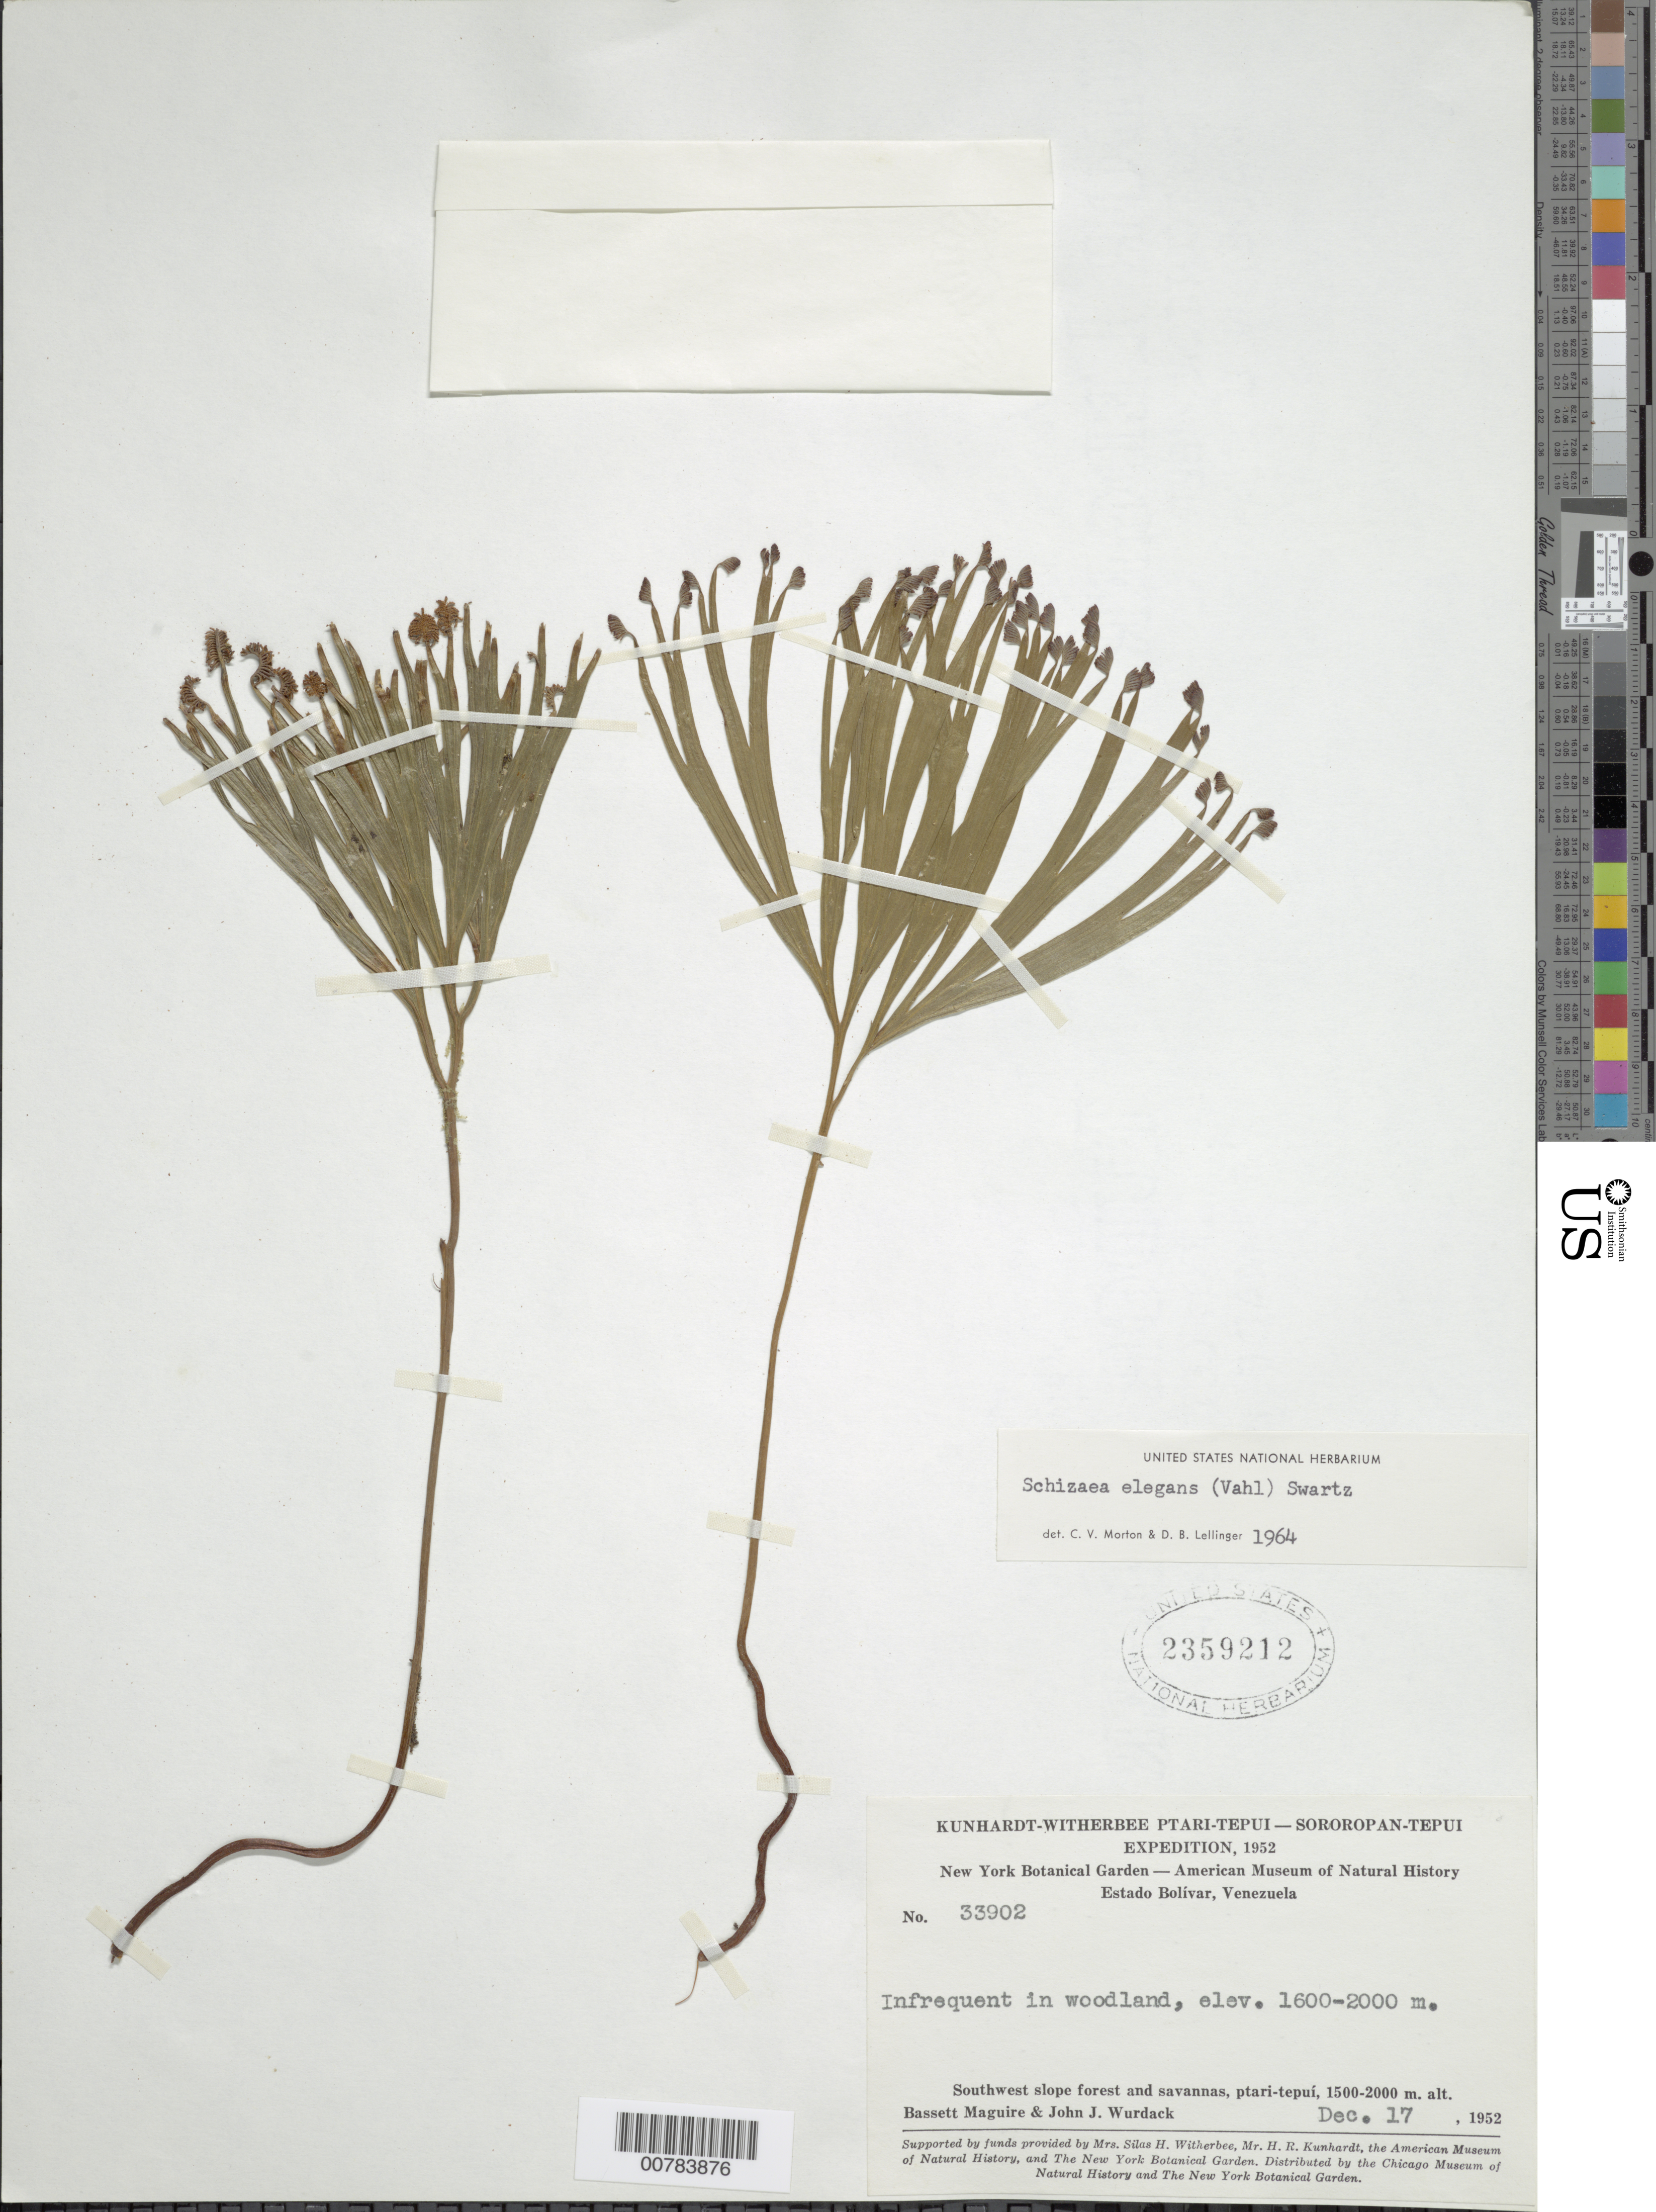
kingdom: Plantae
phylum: Tracheophyta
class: Polypodiopsida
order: Schizaeales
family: Schizaeaceae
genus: Schizaea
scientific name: Schizaea elegans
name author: (Vahl) Sw.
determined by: Morton, C. V.; Lellinger, D. B.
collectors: B. Maguire & J. J. Wurdack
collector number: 33902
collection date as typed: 17-Dec-52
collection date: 1952-12-17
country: Venezuela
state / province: Bolívar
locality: Ptari-tepuí, southwest slopes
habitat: Slope forest and savannas, in woodland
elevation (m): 1500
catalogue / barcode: US 2359212